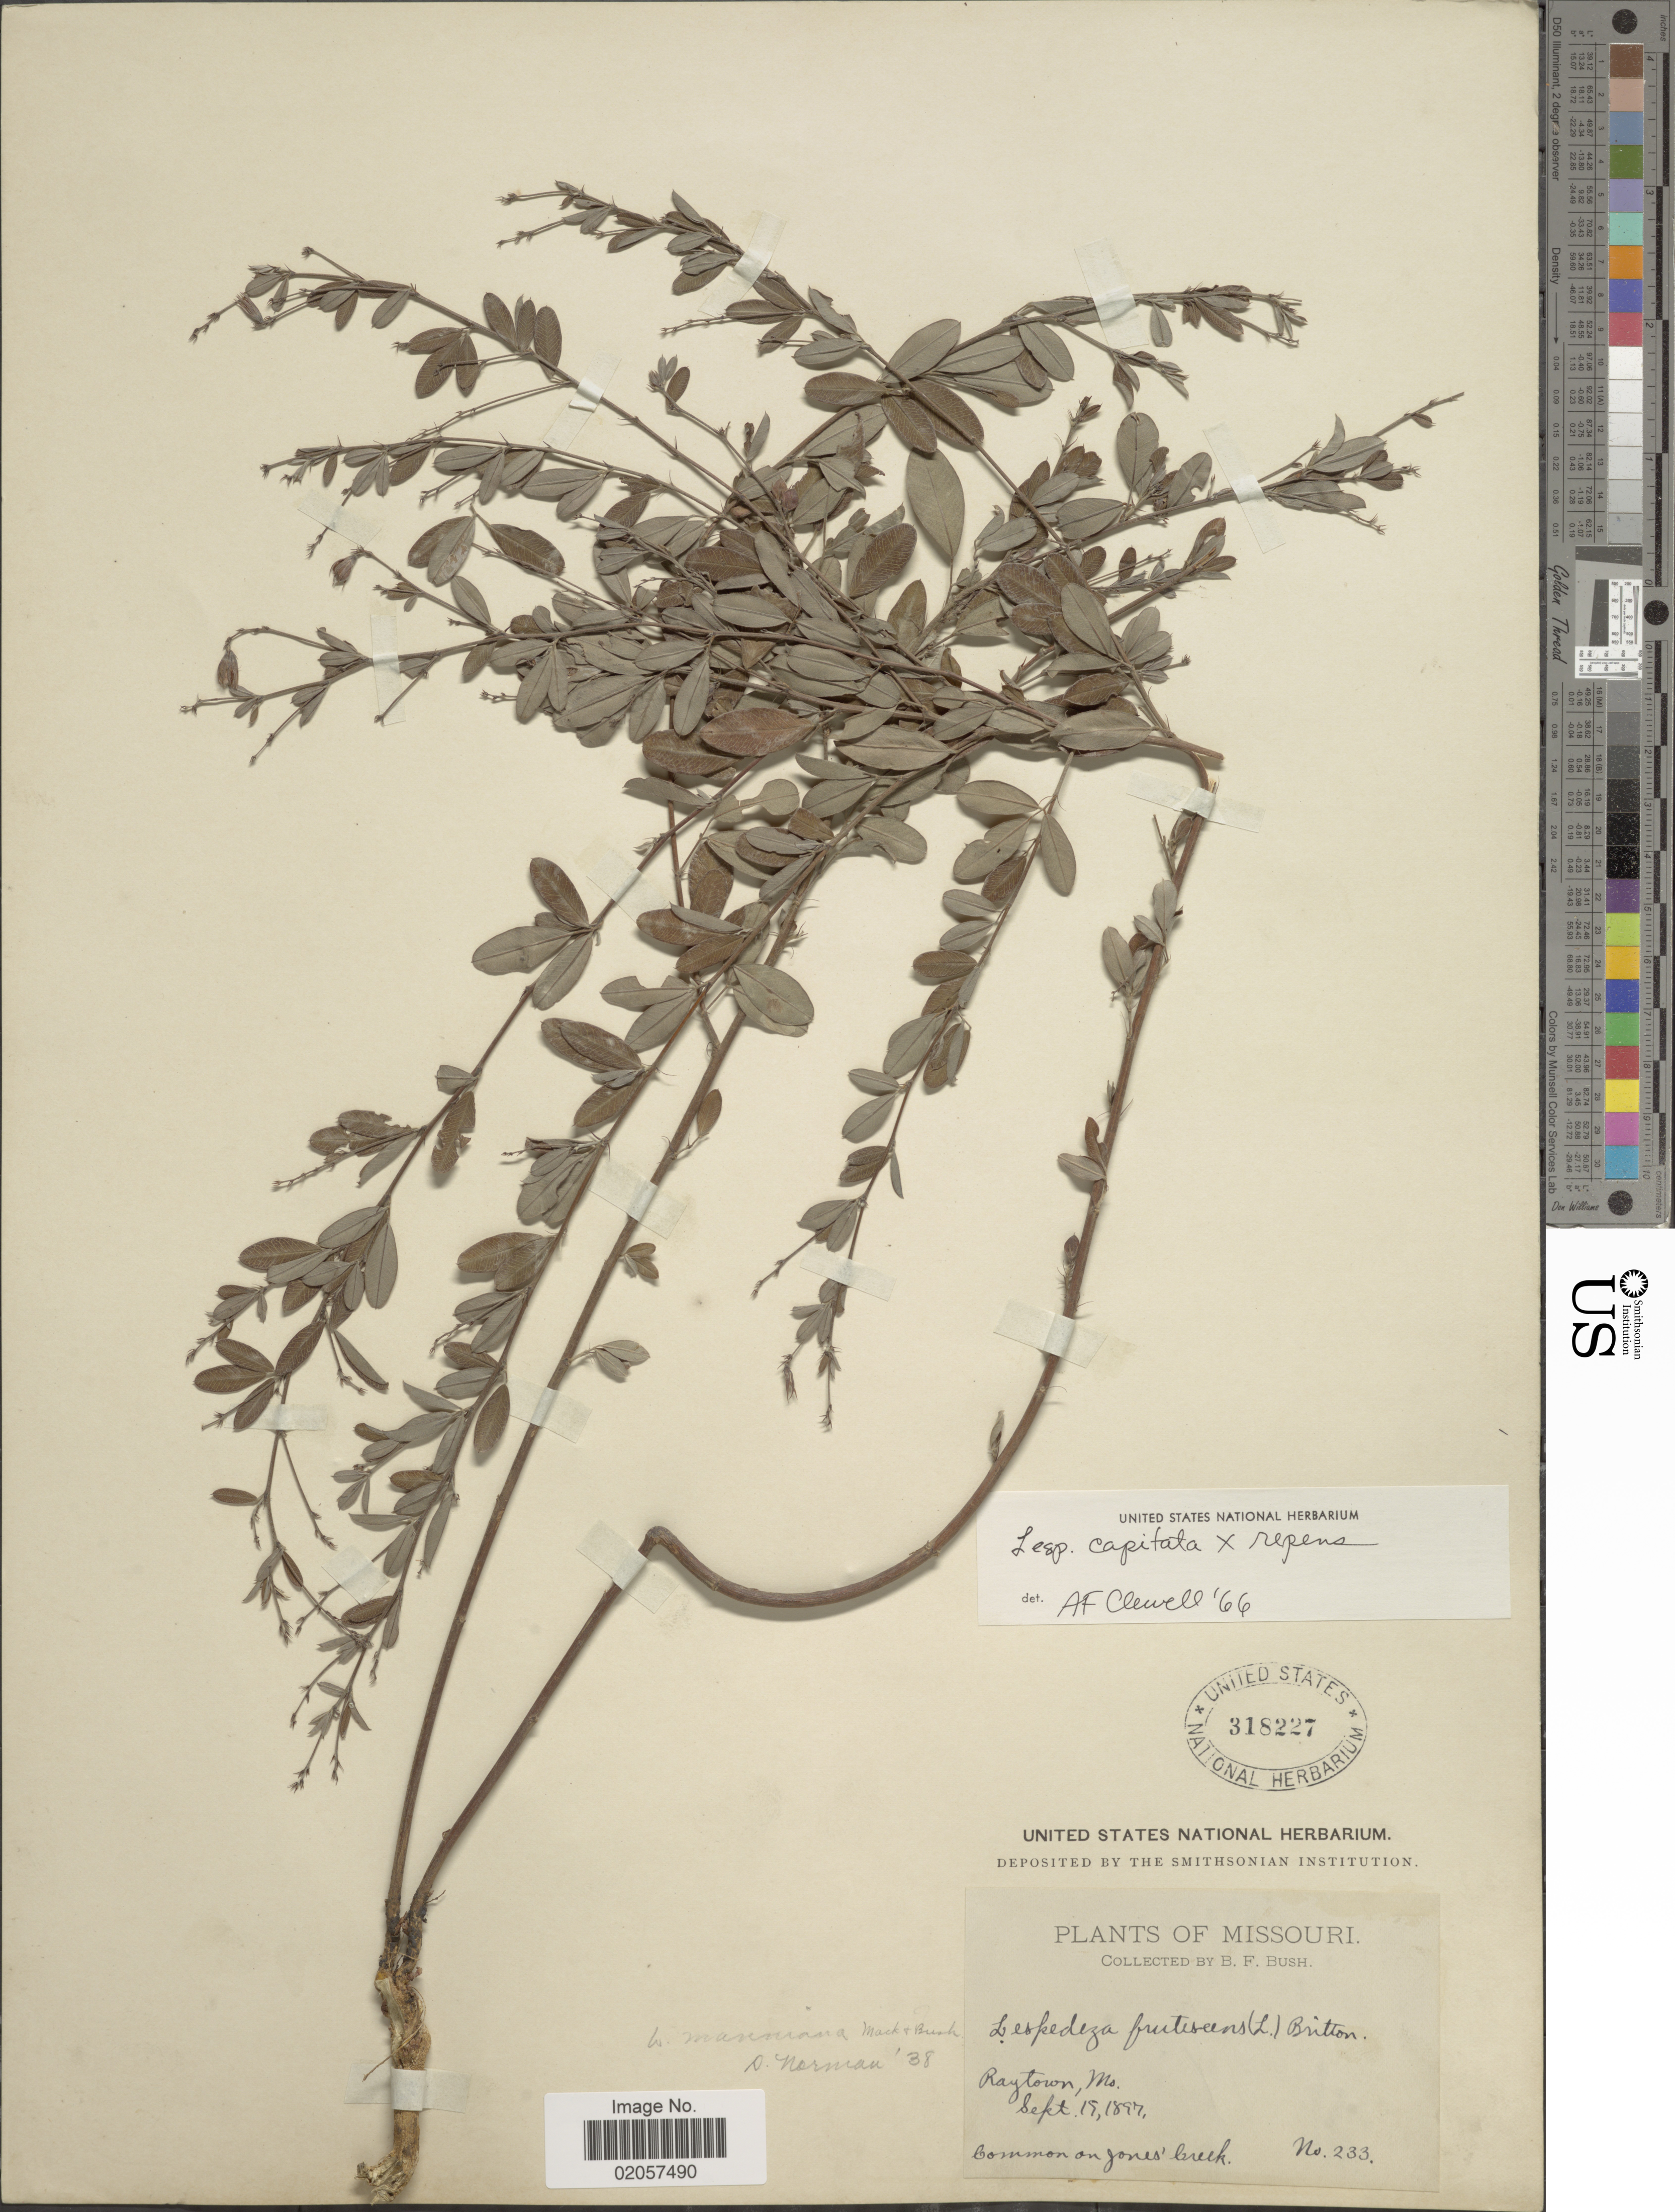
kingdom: Plantae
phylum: Tracheophyta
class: Magnoliopsida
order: Fabales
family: Fabaceae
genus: Lespedeza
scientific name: Lespedeza capitata x L. repens (L.) W.P.C. Barton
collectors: B. F. Bush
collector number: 233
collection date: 1897-09-19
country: United States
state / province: Missouri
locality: Raytown, Mo.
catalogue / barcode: US 318227